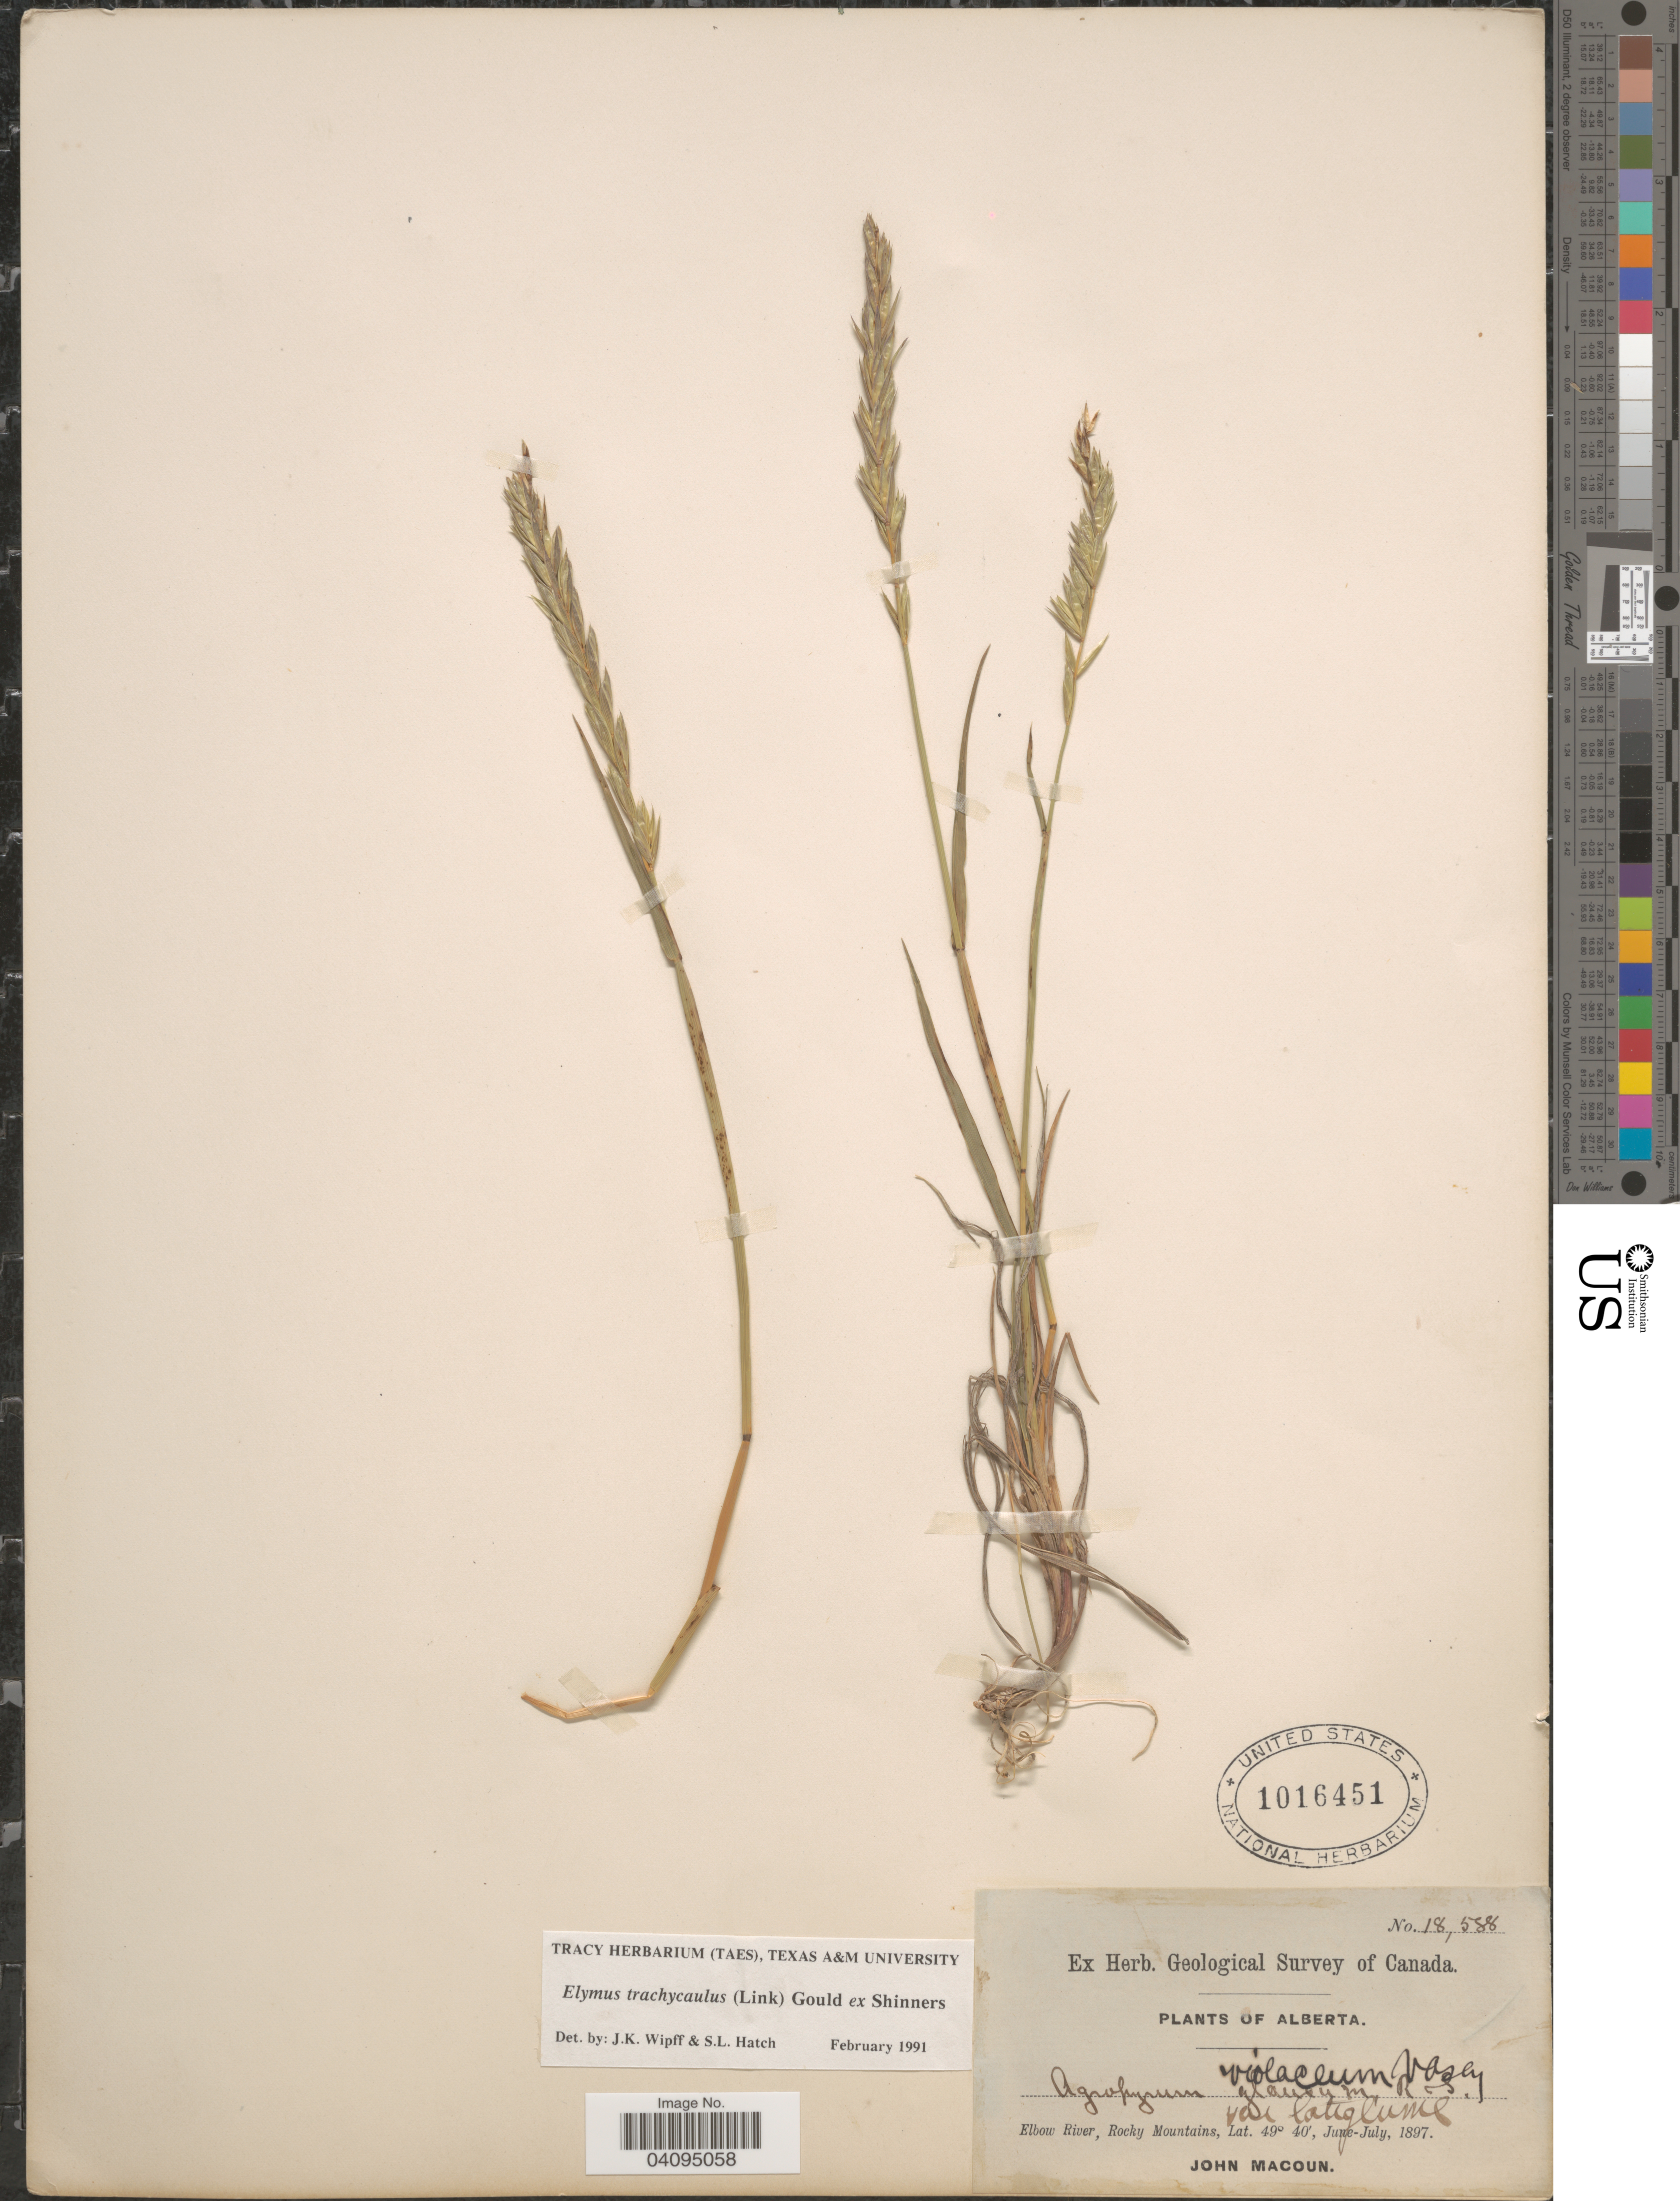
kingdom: Plantae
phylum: Tracheophyta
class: Liliopsida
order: Poales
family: Poaceae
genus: Elymus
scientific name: Elymus trachycaulus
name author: (Link) Gould ex Shinners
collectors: J. Macoun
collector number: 18588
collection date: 1897-06/1897-07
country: Canada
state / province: Alberta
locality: Geological Survey of Canada. Elbow River, Rocky Mountains.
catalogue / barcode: US 1016451